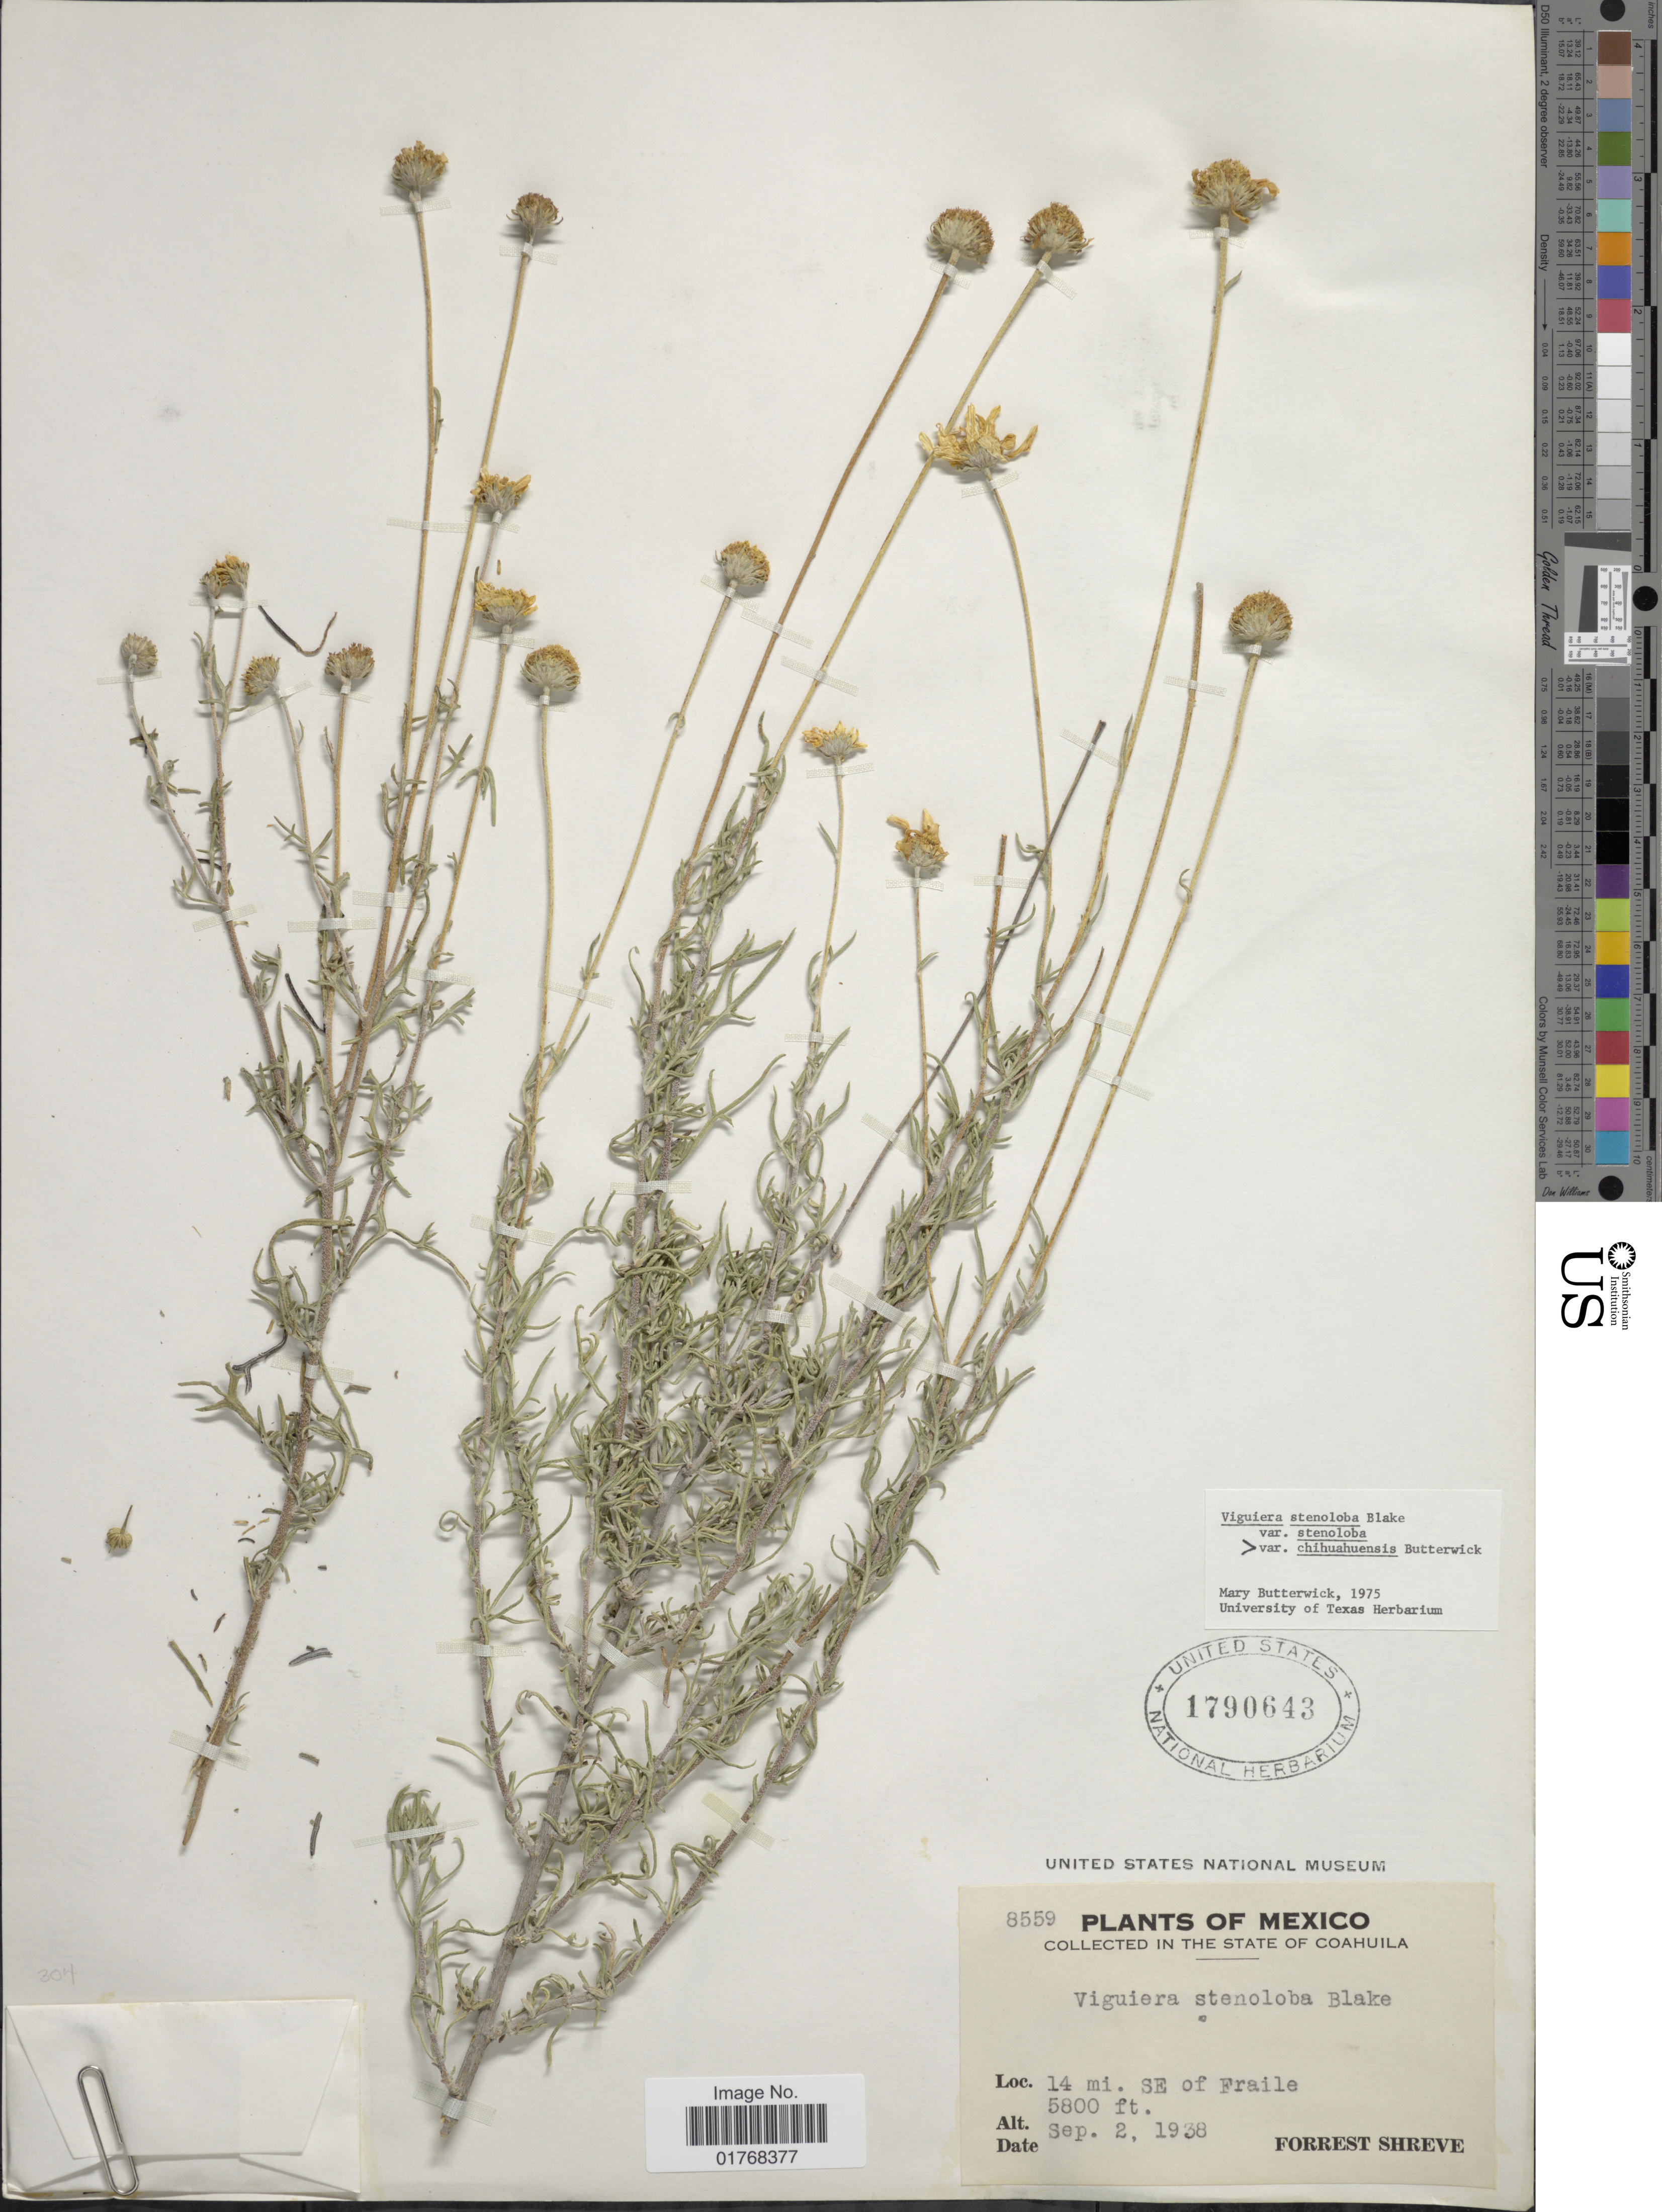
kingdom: Plantae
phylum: Tracheophyta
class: Magnoliopsida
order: Asterales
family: Asteraceae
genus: Viguiera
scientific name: Viguiera stenoloba var. chihuahuensis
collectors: F. Shreve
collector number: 8559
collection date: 1938-09-02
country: Mexico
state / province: Coahuila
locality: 14 mi SE of Fraile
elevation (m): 1768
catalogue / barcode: US 1790643